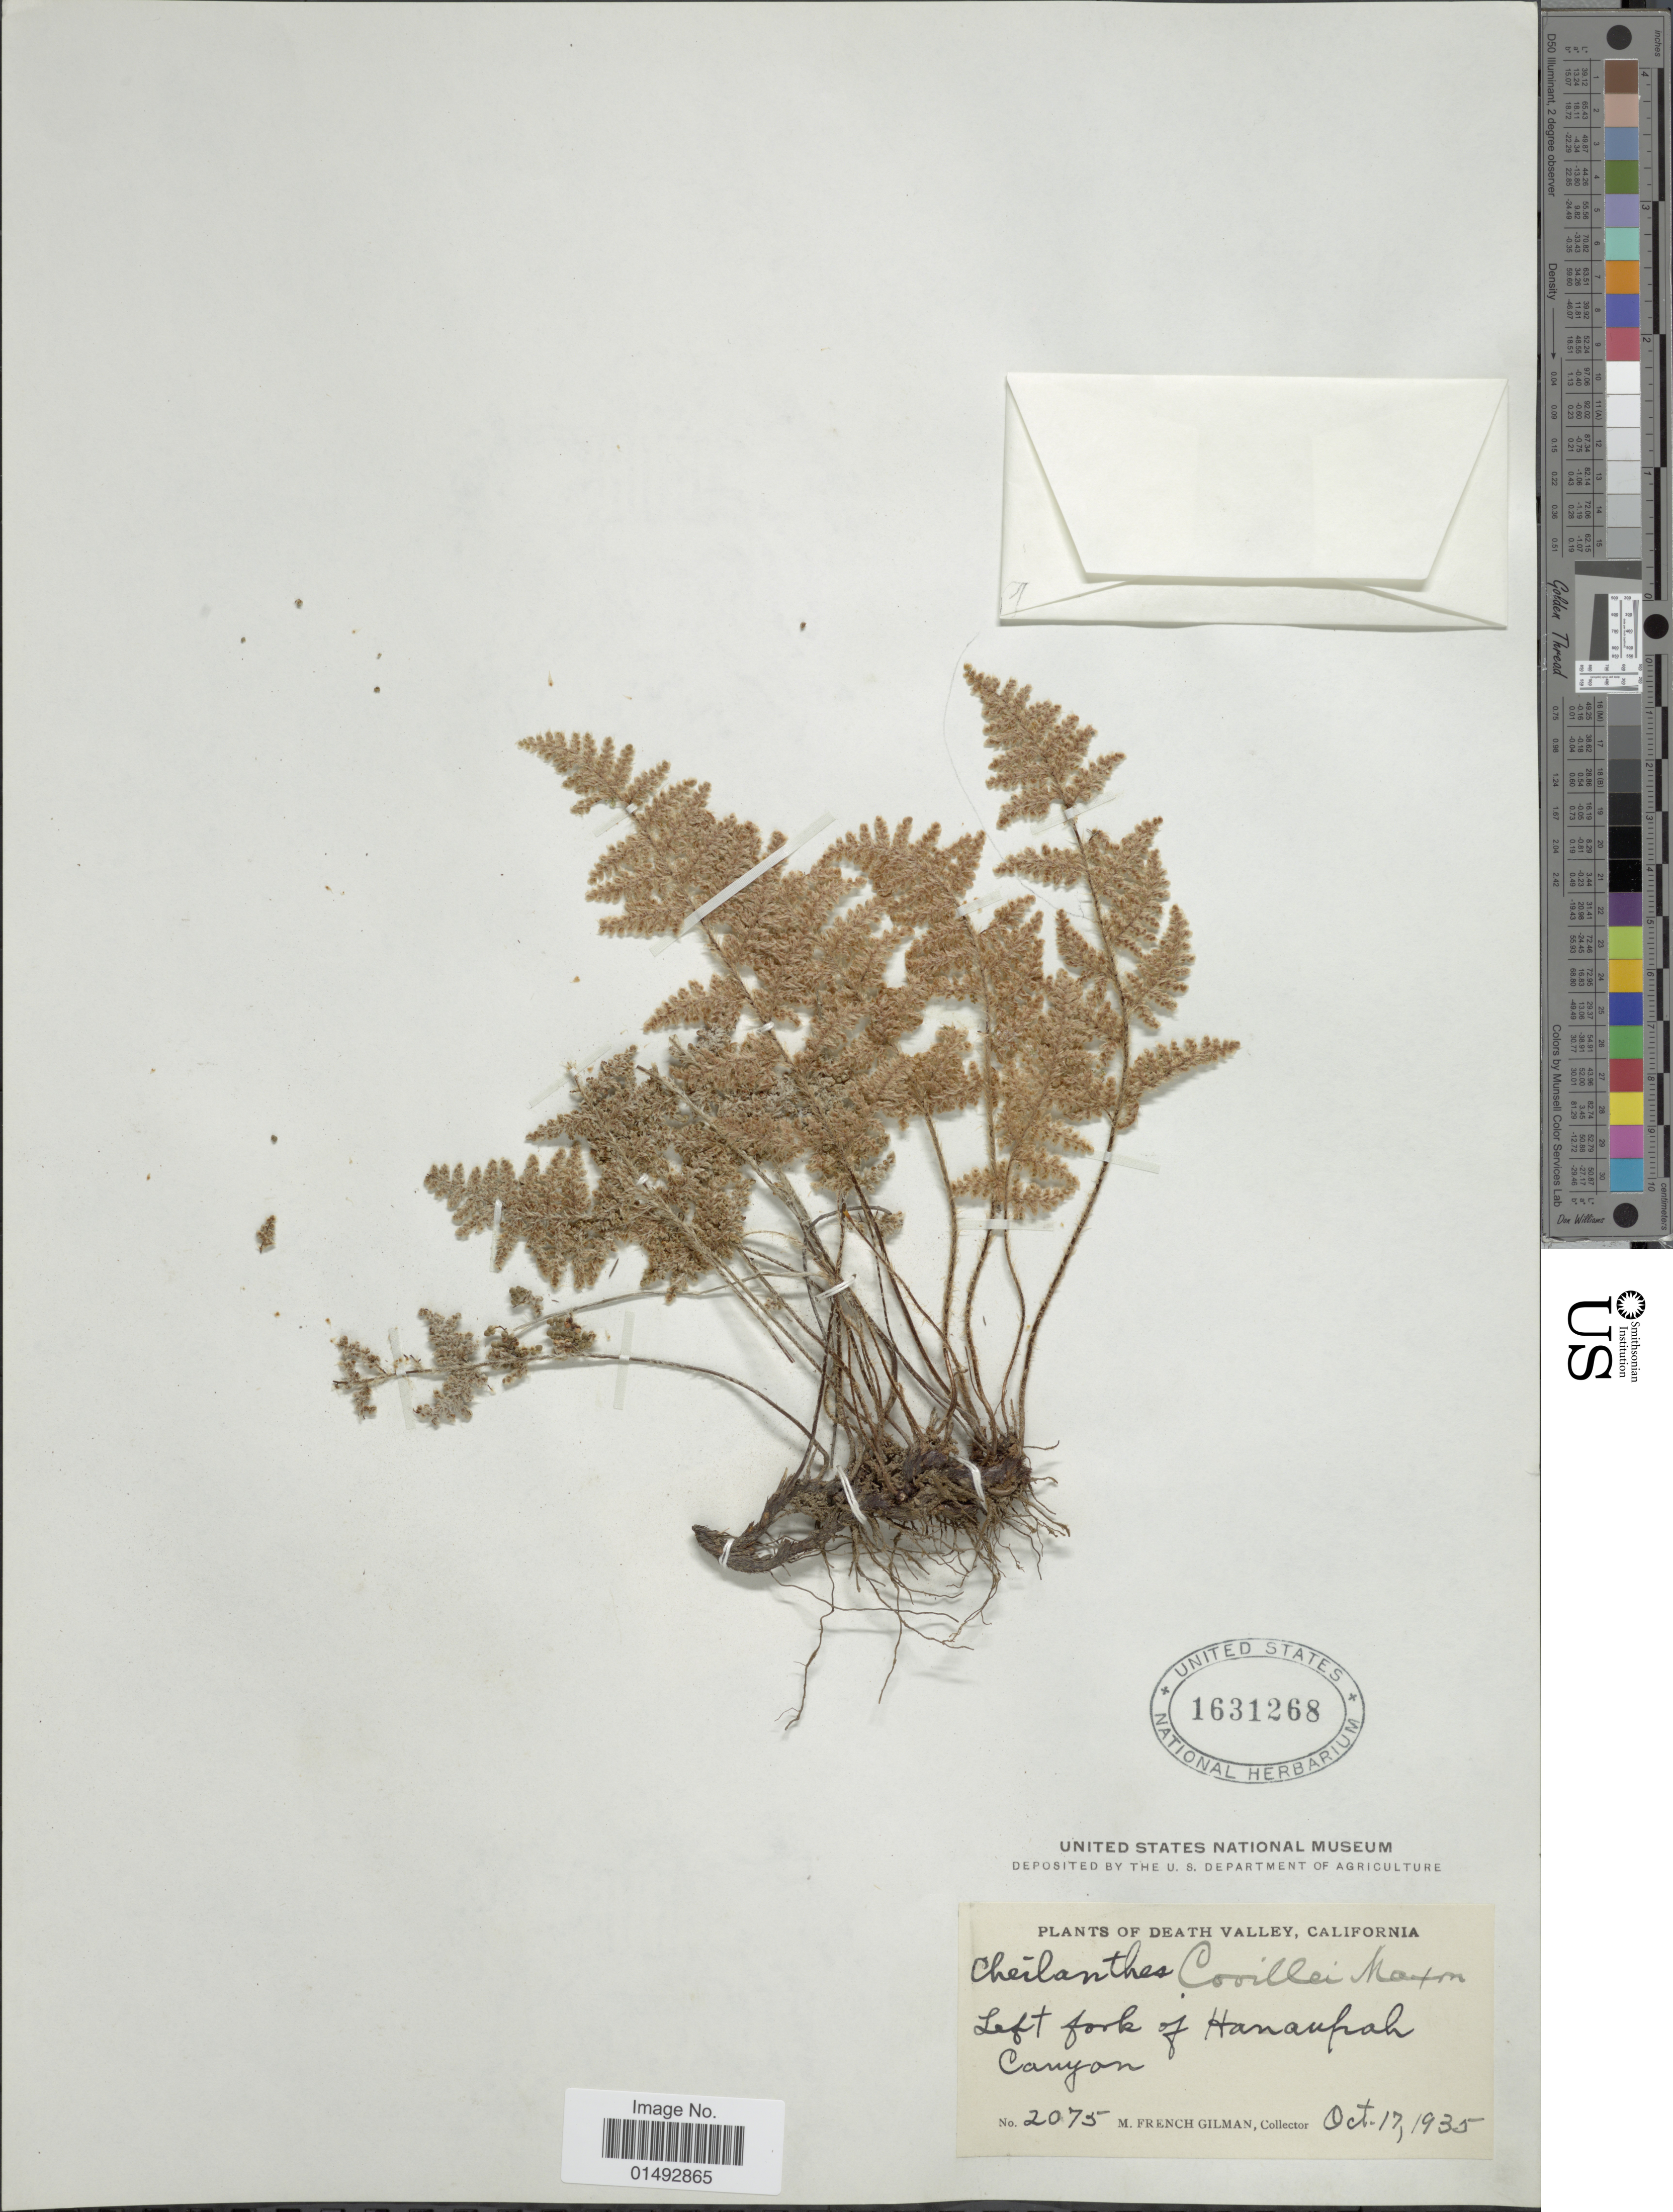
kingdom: Plantae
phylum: Tracheophyta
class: Polypodiopsida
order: Polypodiales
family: Pteridaceae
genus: Myriopteris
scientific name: Myriopteris covillei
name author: (Maxon) Á. Löve & D. Löve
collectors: M. F. Gilman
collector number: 2075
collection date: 1935-10-17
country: United States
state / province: California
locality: Death Valley, Left fork of Hanaupah Canyon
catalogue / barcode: US 1631268